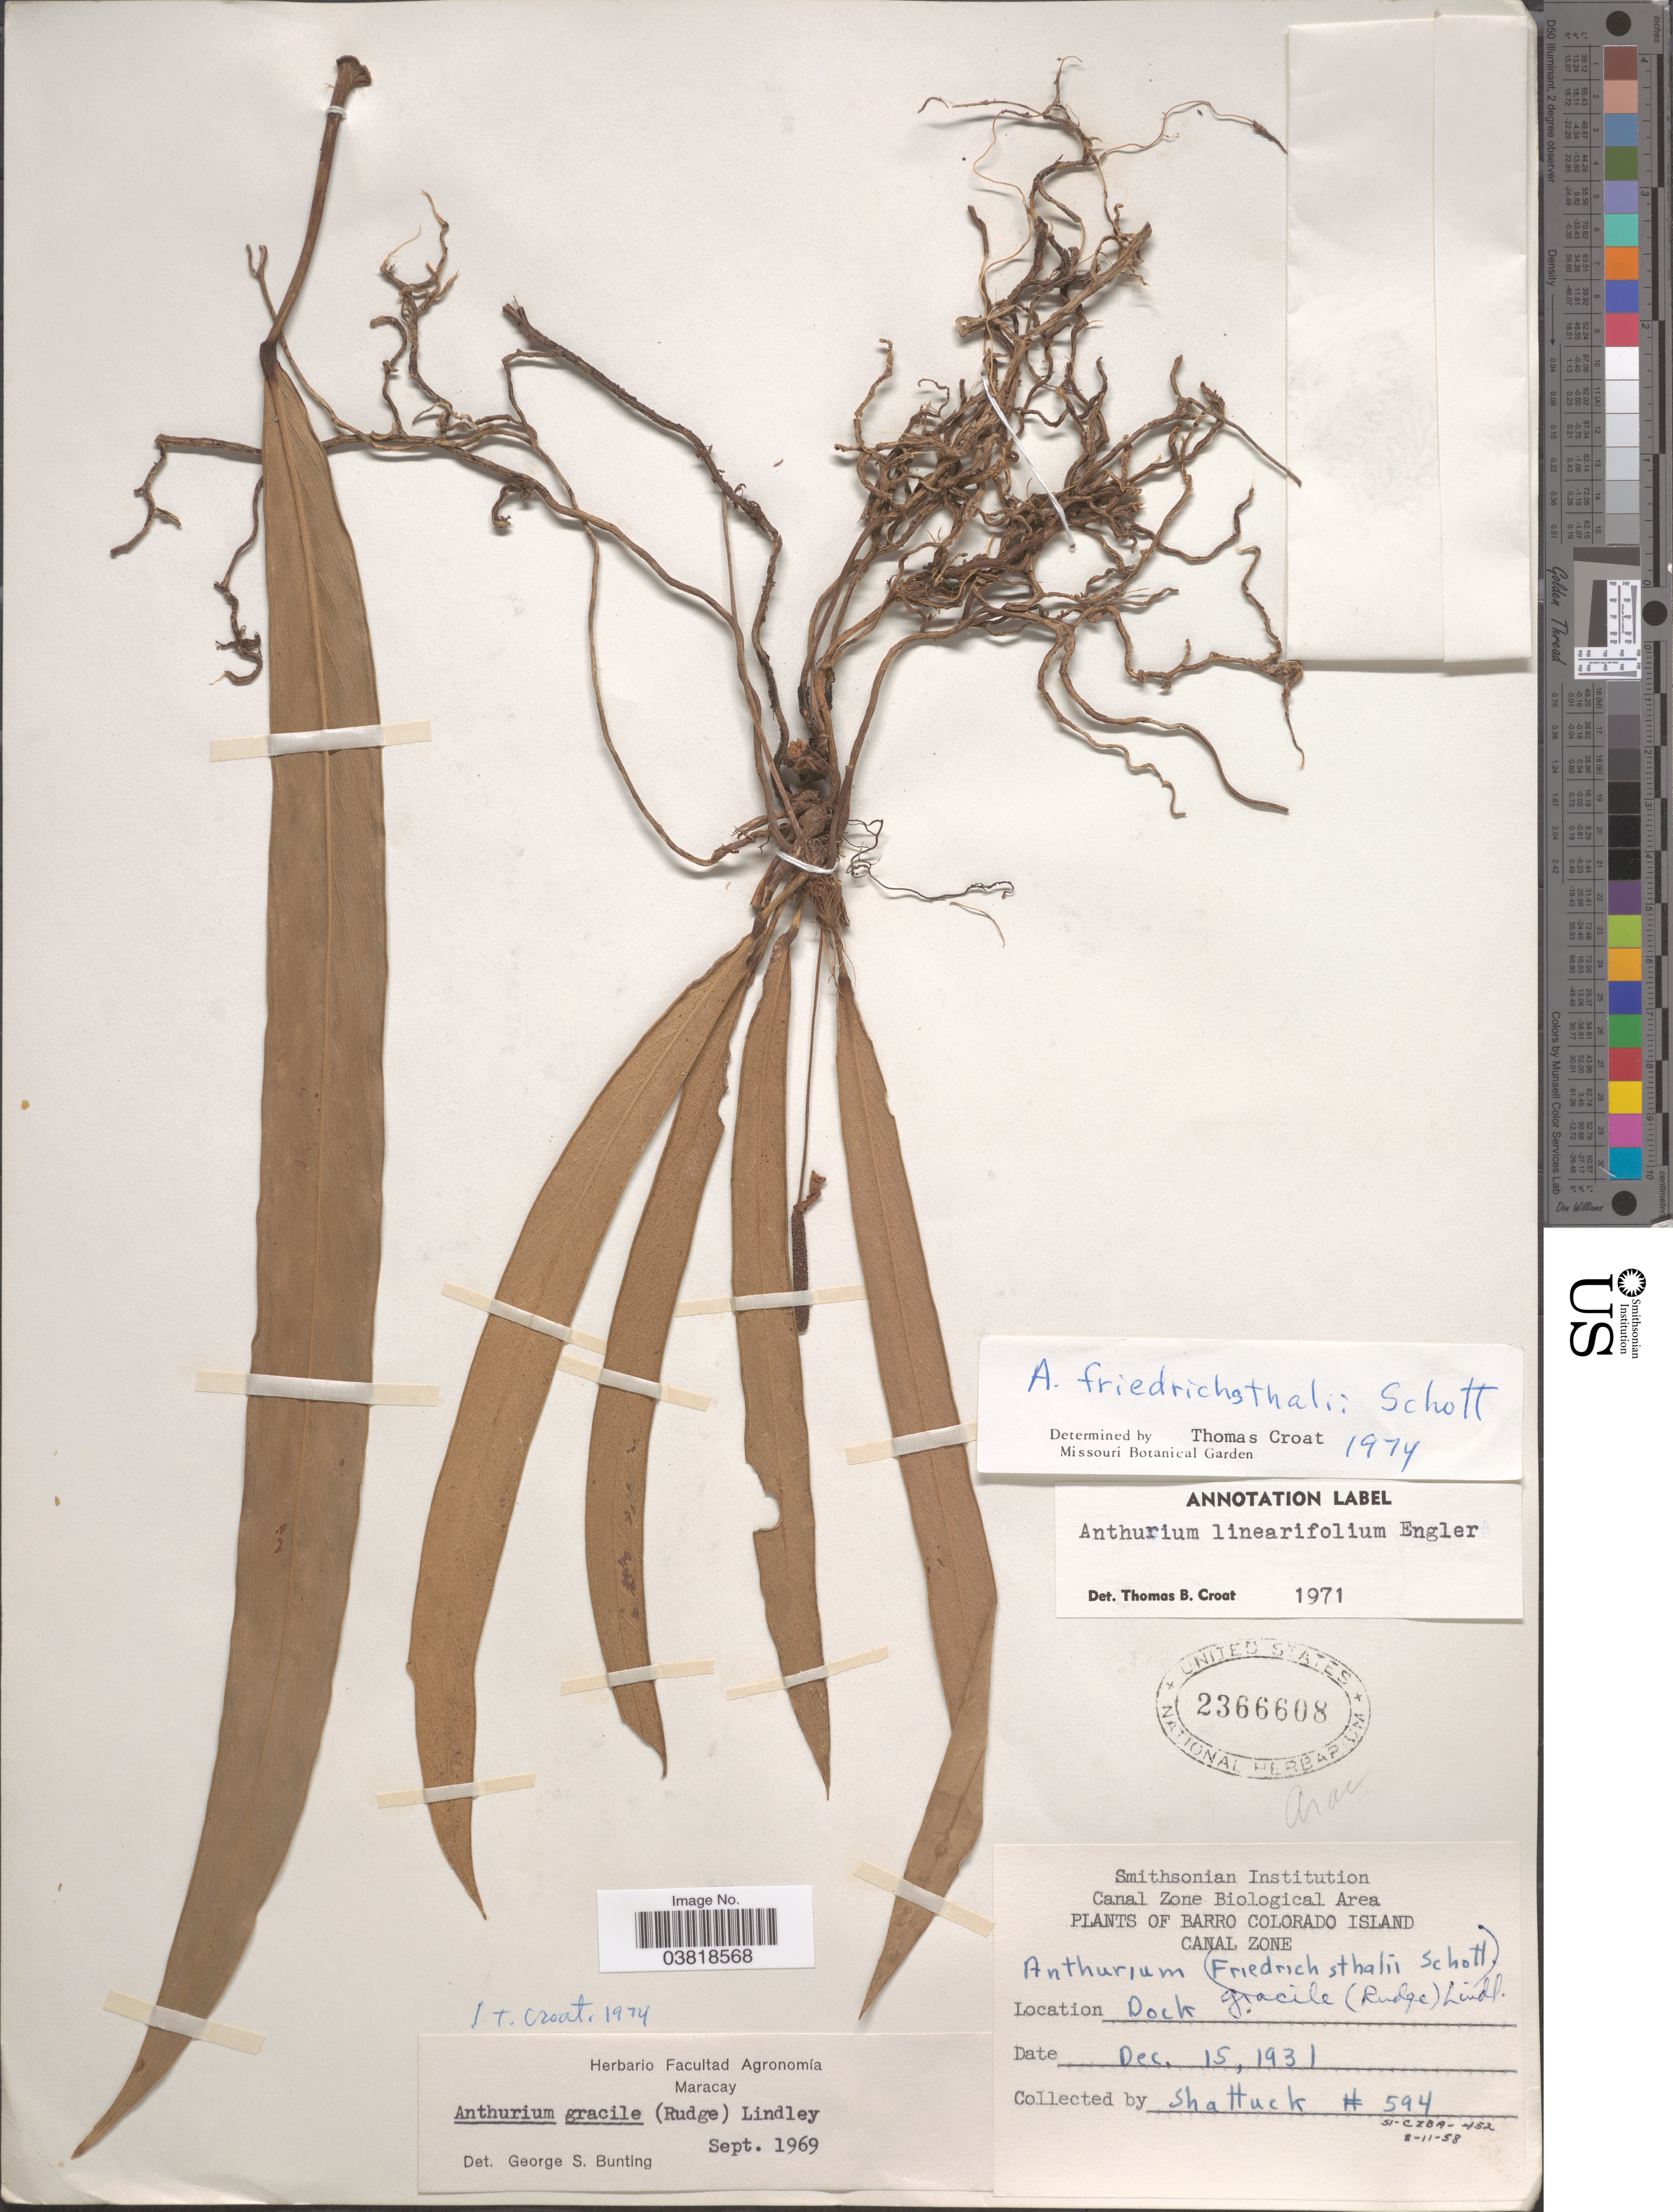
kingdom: Plantae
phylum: Tracheophyta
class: Liliopsida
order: Alismatales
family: Araceae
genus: Anthurium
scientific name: Anthurium friedrichsthalii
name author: Schott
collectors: Shattuck, --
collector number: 594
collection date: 1931-12-15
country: Panama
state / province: Panamá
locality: Barro Colorado Island. Canal Zone. Dock.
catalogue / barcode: US 2366608